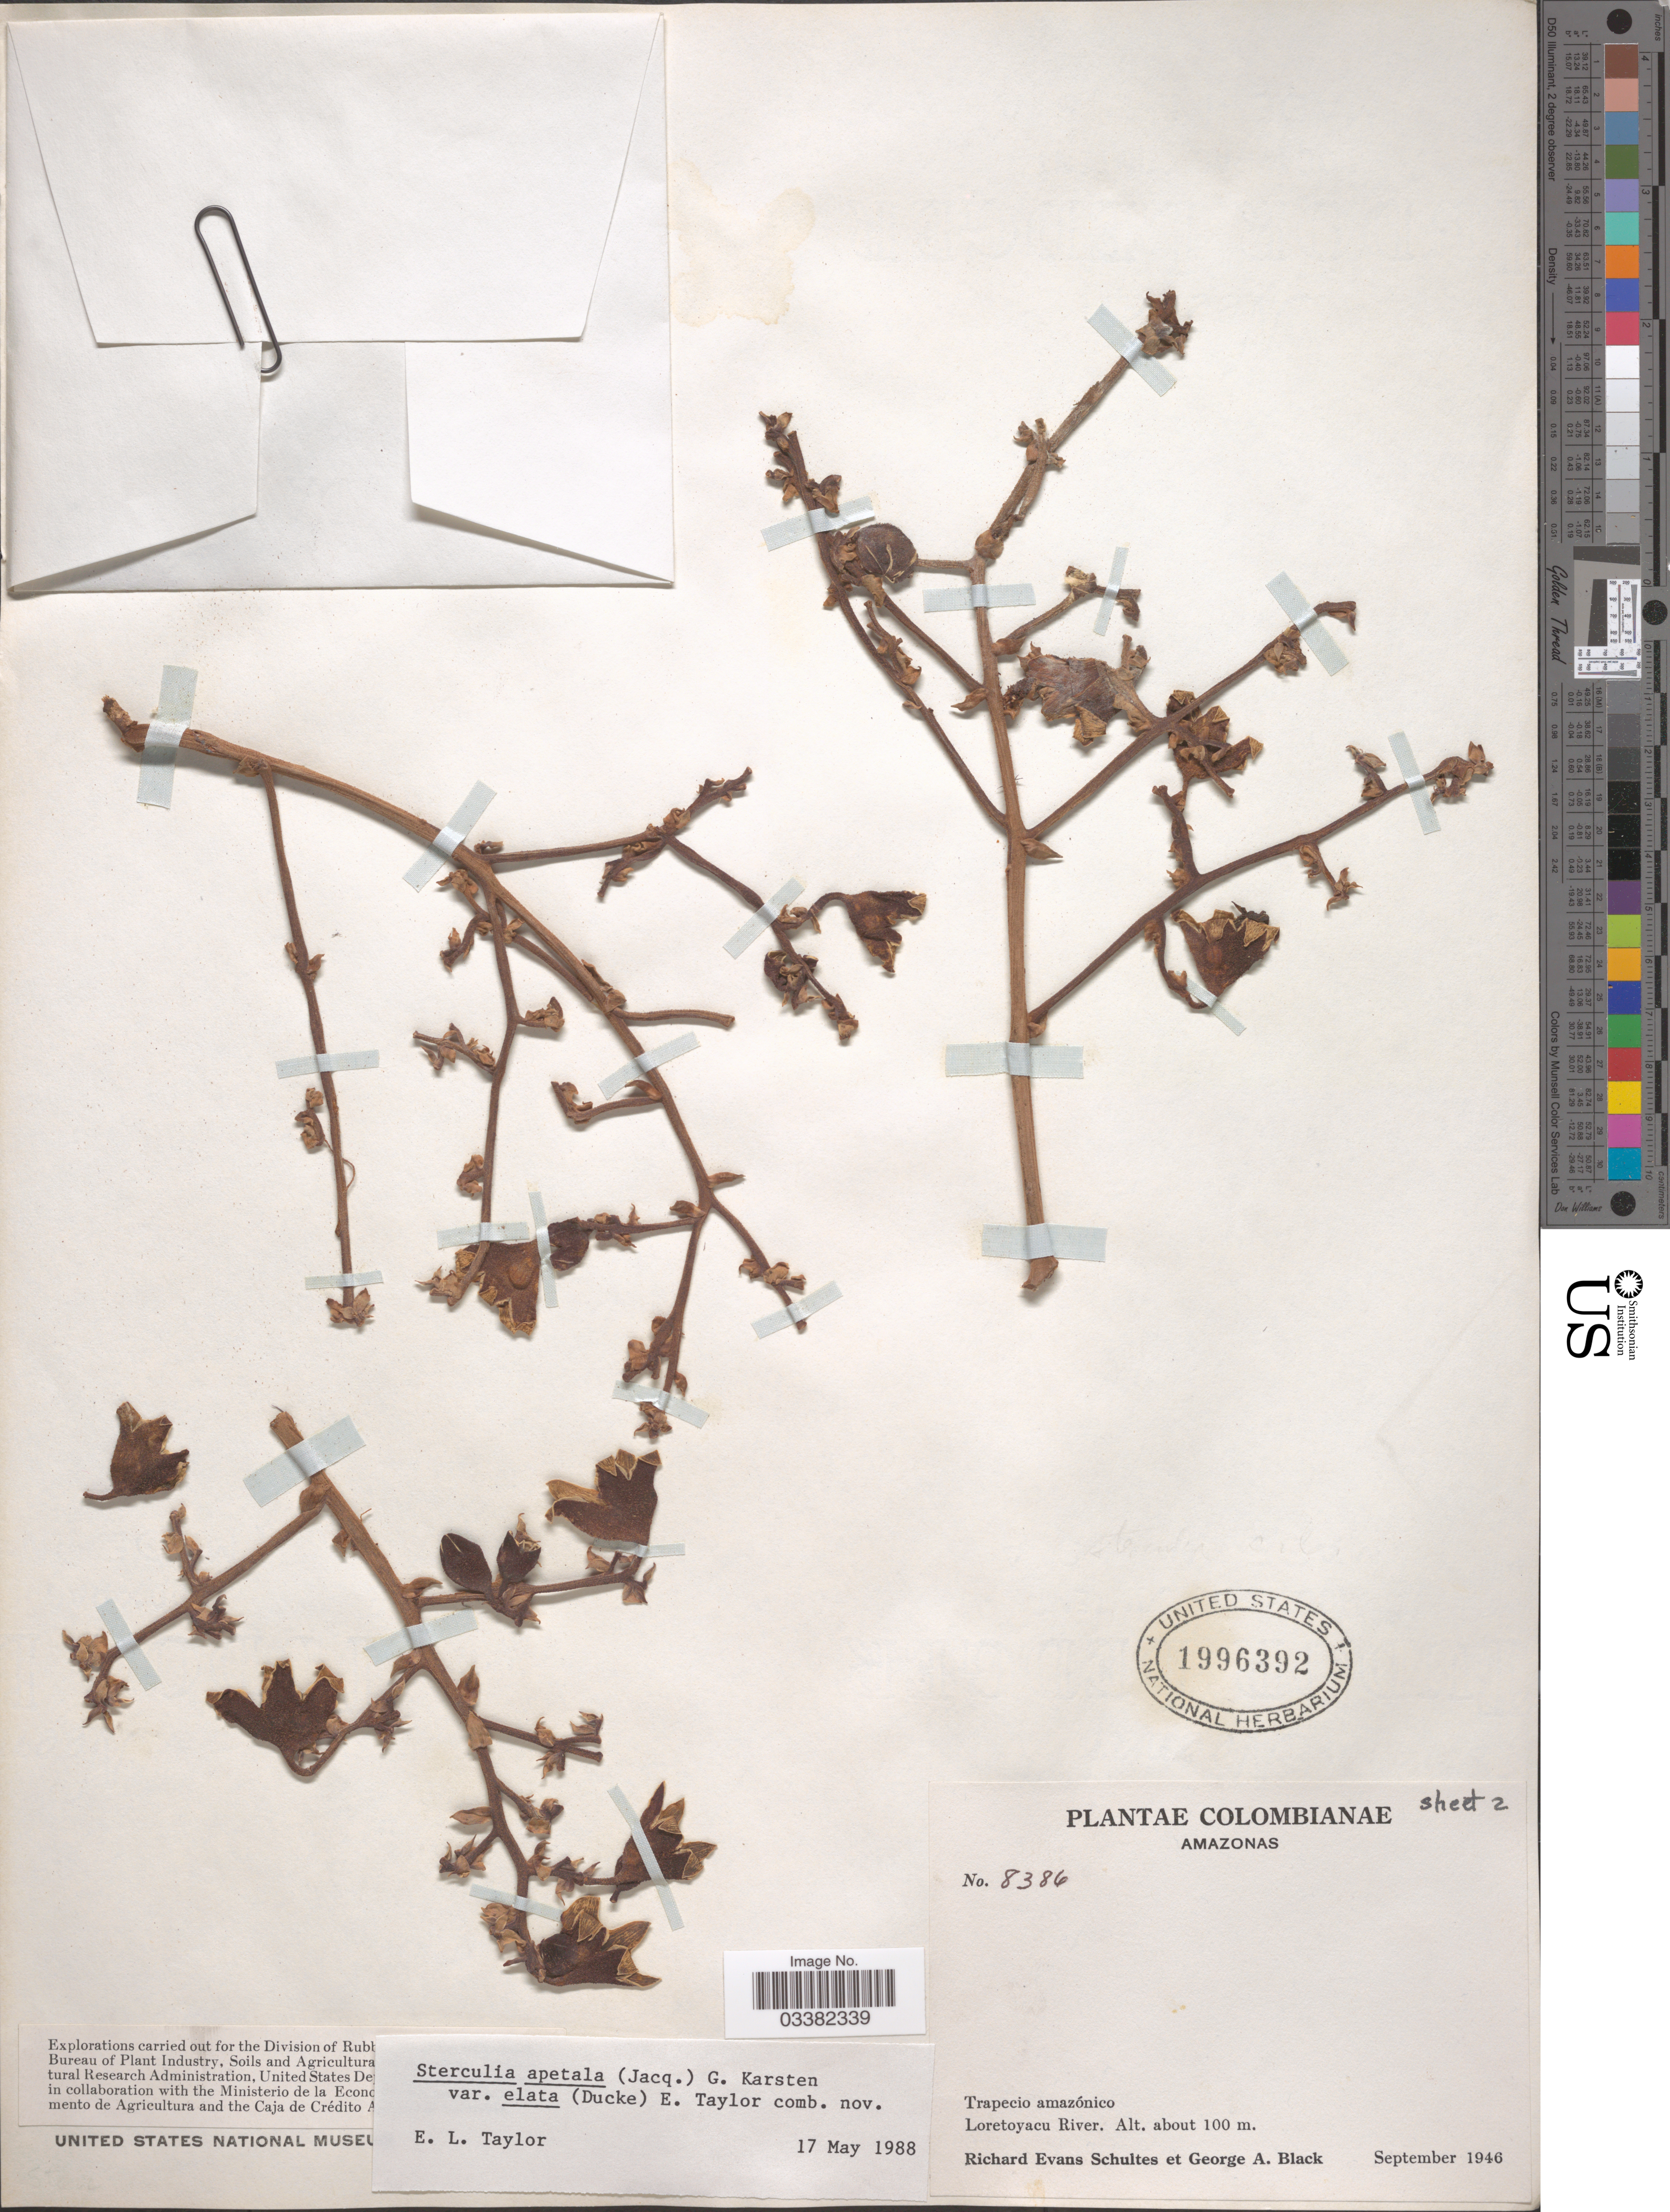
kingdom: Plantae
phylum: Tracheophyta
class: Magnoliopsida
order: Malvales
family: Malvaceae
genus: Sterculia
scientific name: Sterculia apetala var. elata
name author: (Jacq.) H. Karst.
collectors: R. E. Schultes & G. A. Black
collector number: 8386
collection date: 1946-09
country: Colombia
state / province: Amazônas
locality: Trapecio amazónico. Loretoyacu River.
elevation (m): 100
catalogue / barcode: US 1996392